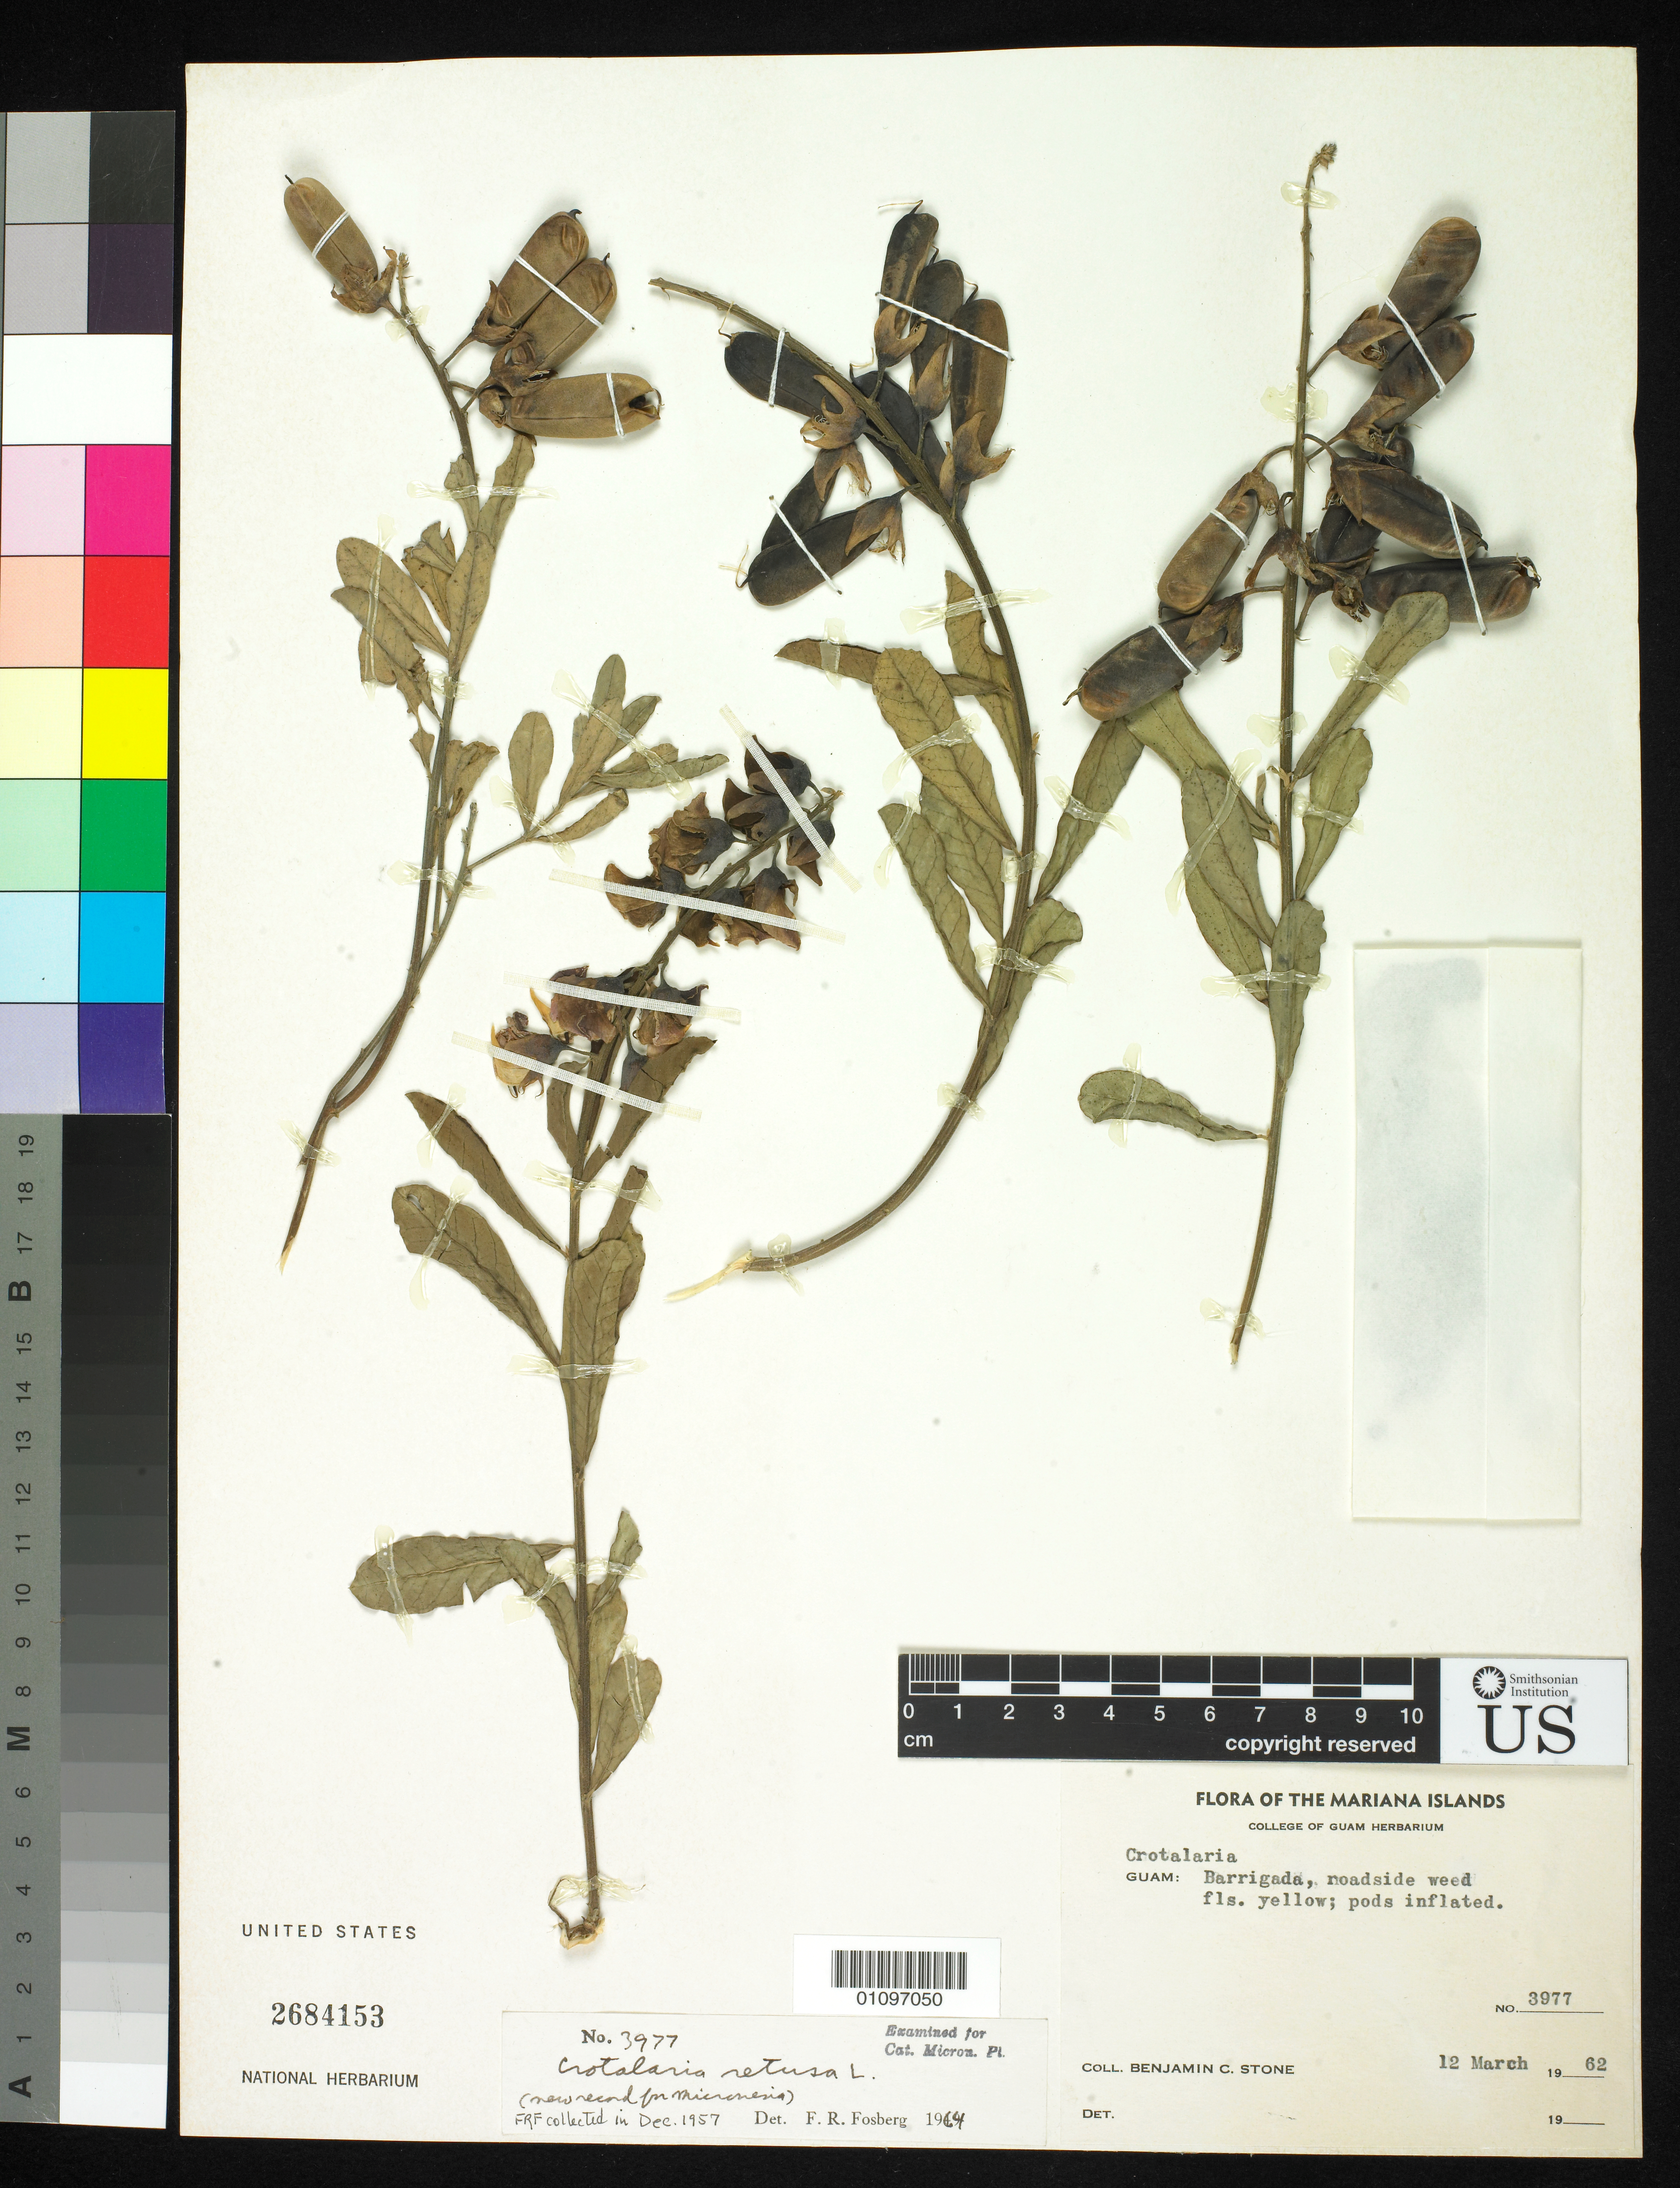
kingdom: Plantae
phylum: Tracheophyta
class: Magnoliopsida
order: Fabales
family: Fabaceae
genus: Crotalaria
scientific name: Crotalaria retusa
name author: L.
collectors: B. C. Stone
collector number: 3977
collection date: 1962-03-12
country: Guam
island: Guam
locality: Barrigada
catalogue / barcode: US 2684153